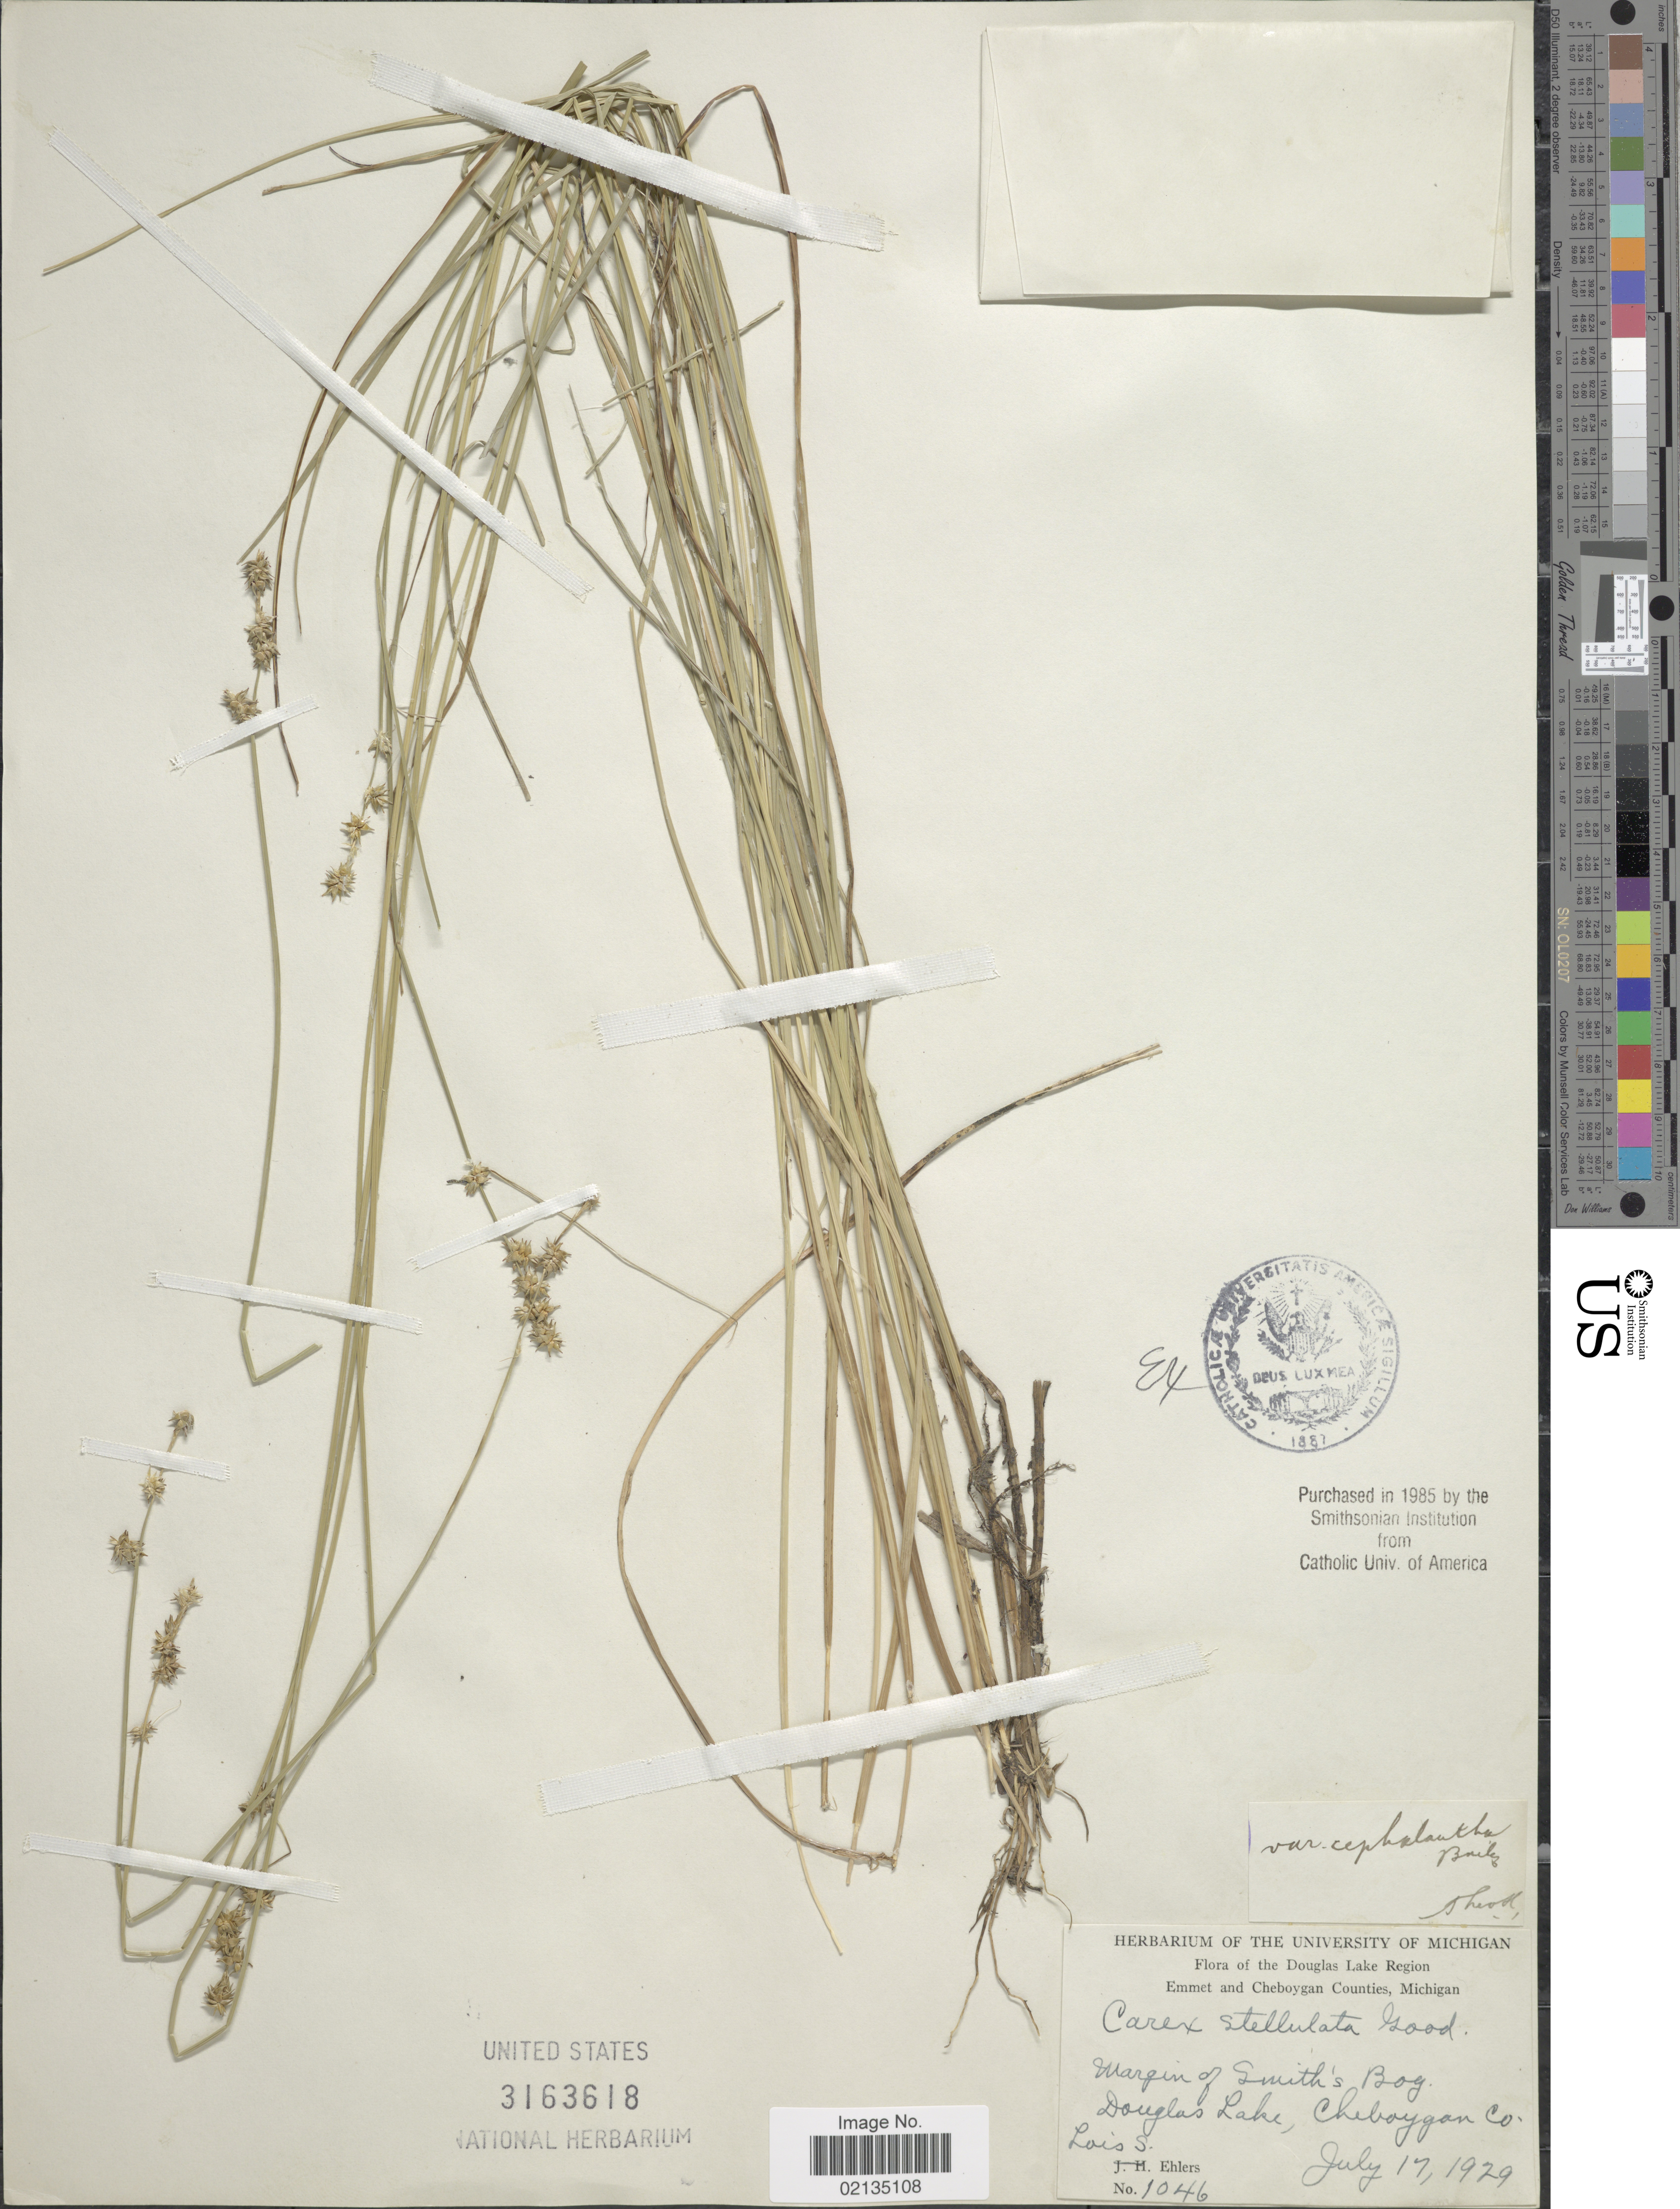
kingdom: Plantae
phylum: Tracheophyta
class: Liliopsida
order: Poales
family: Cyperaceae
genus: Carex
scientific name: Carex echinata subsp. echinata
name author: Murray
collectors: L. Ehlers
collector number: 1046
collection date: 1929-07-17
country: United States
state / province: Michigan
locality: Douglas Lake Region, Emmet and Cheboygan Counties, Michigan. Margin of Smith's Bog, Douglas Lake, Cheboygan Co.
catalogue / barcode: US 3163618